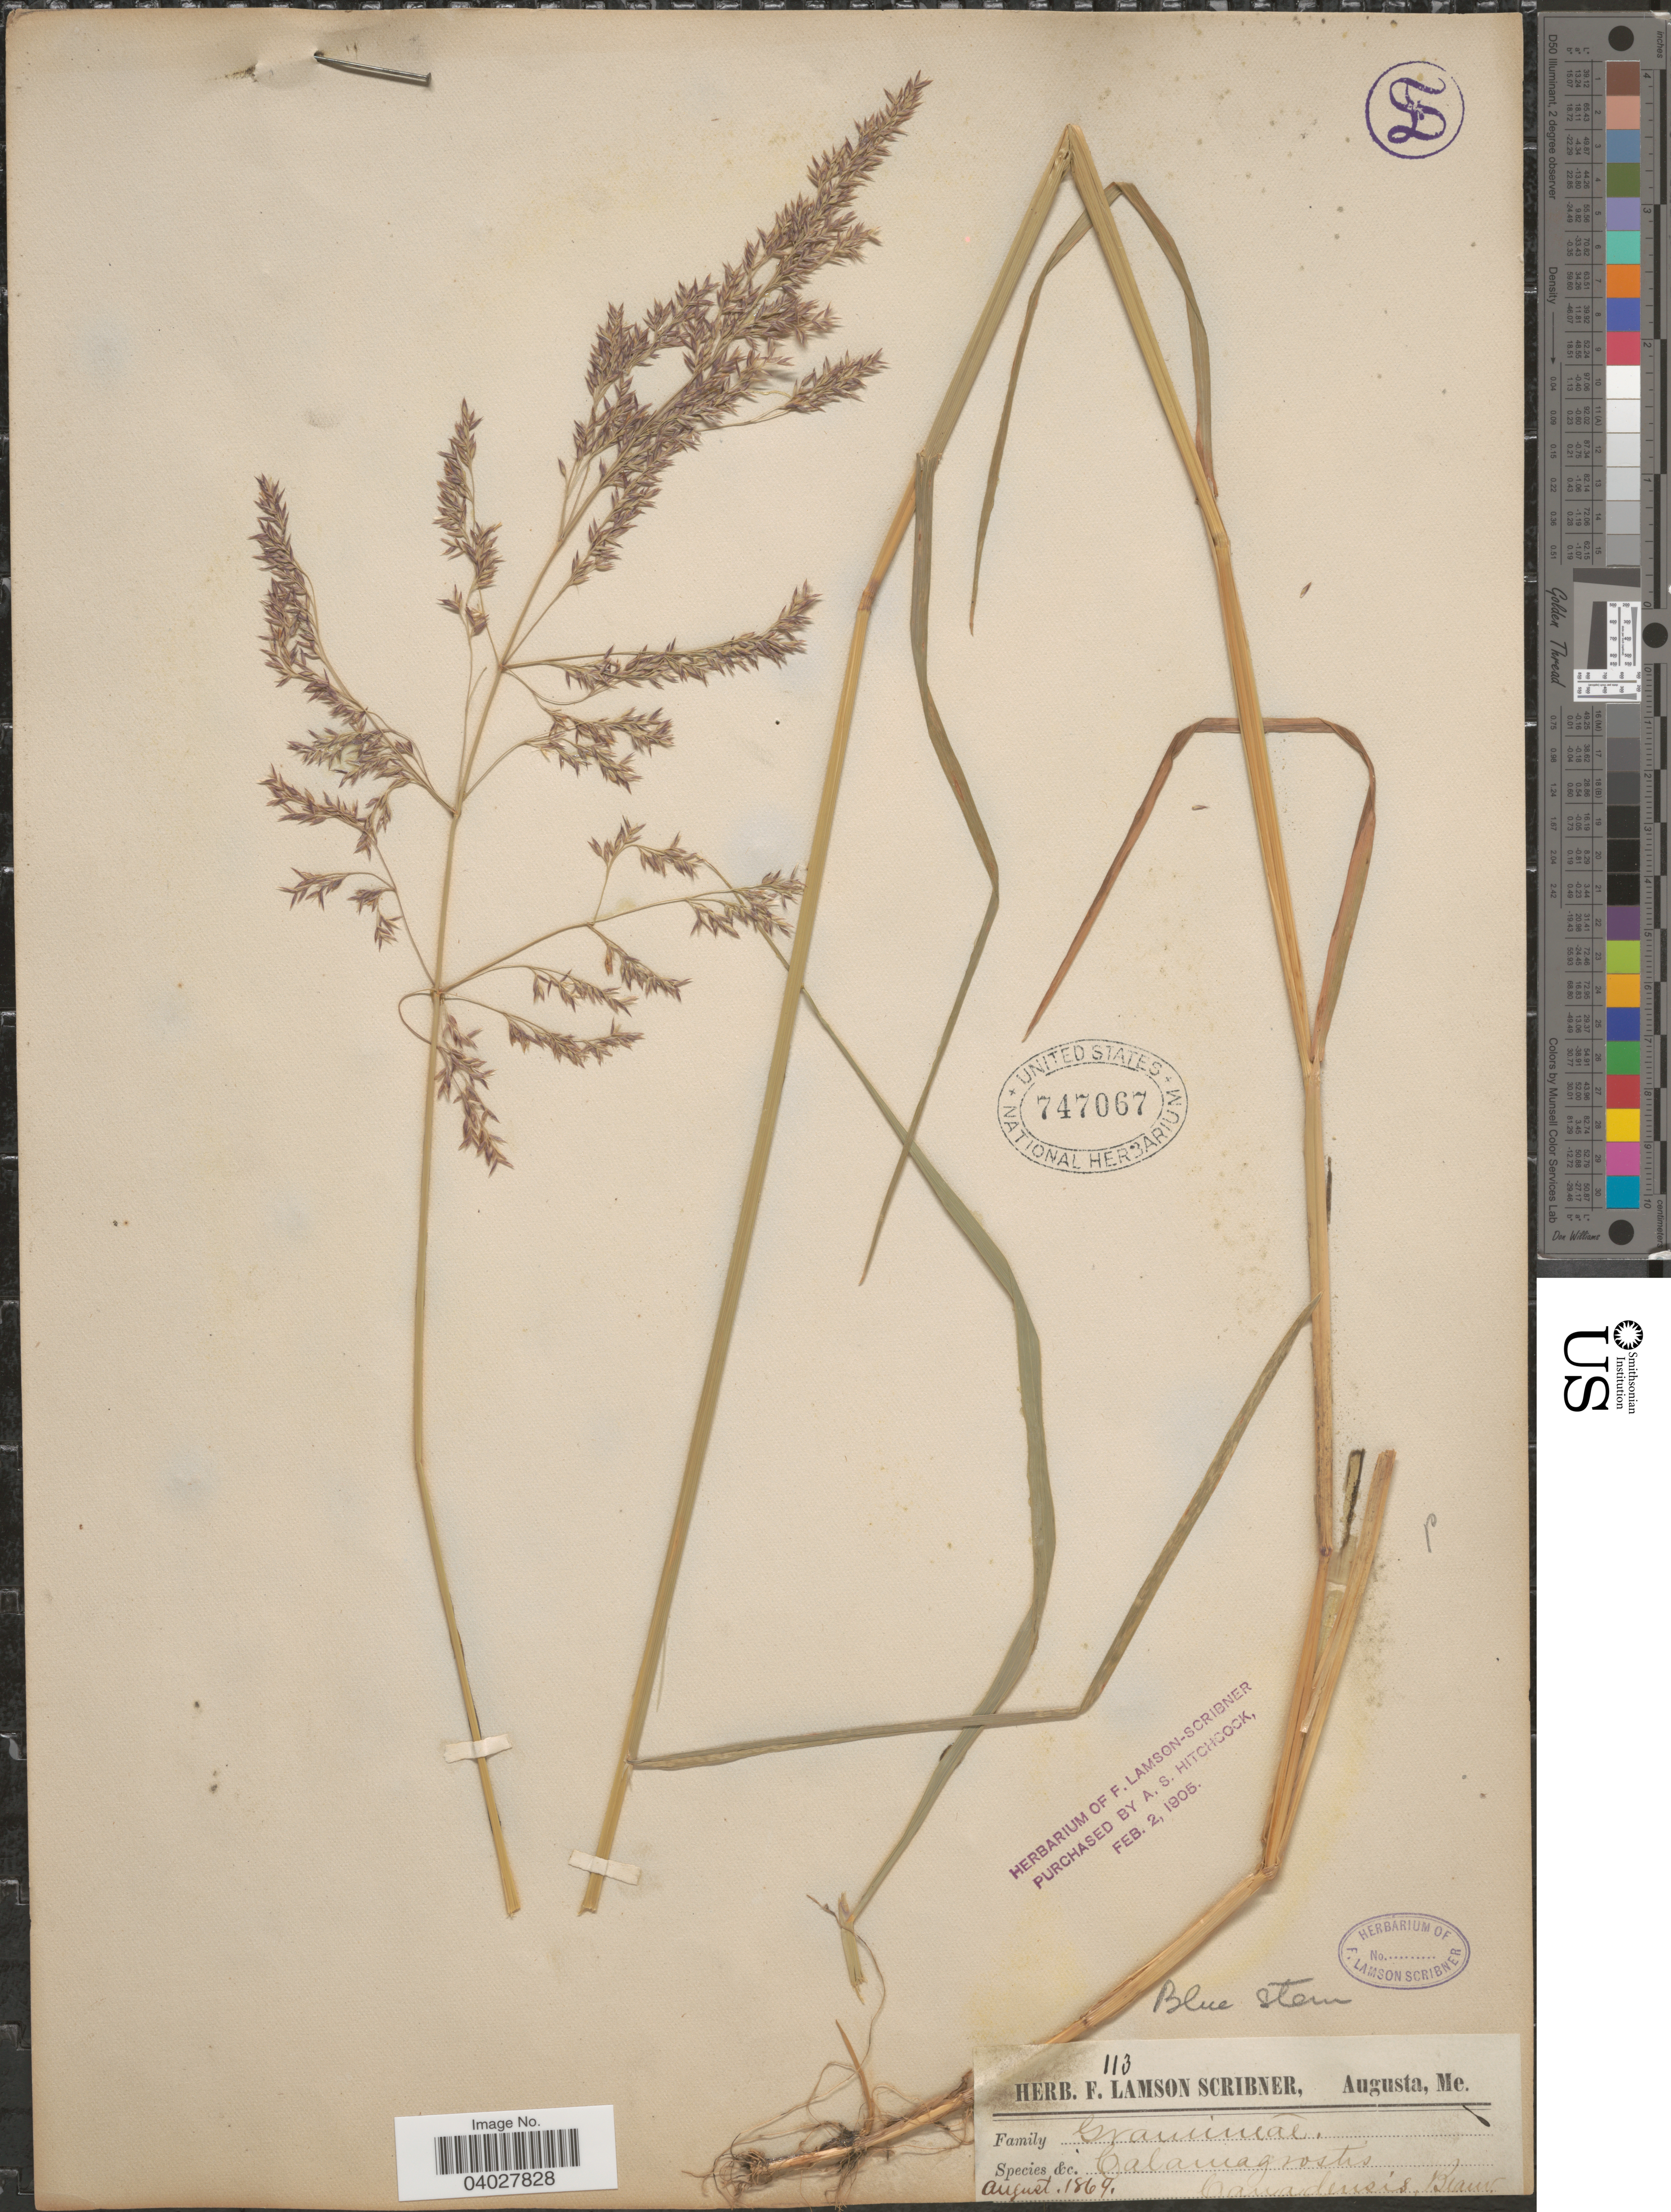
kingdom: Plantae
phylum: Tracheophyta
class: Liliopsida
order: Poales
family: Poaceae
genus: Calamagrostis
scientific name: Calamagrostis canadensis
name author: (Michx.) P. Beauv.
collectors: ex herb. F. Lamson Scribner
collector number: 113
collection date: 1869-08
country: United States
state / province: Maine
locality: Augusta.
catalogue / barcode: US 747067